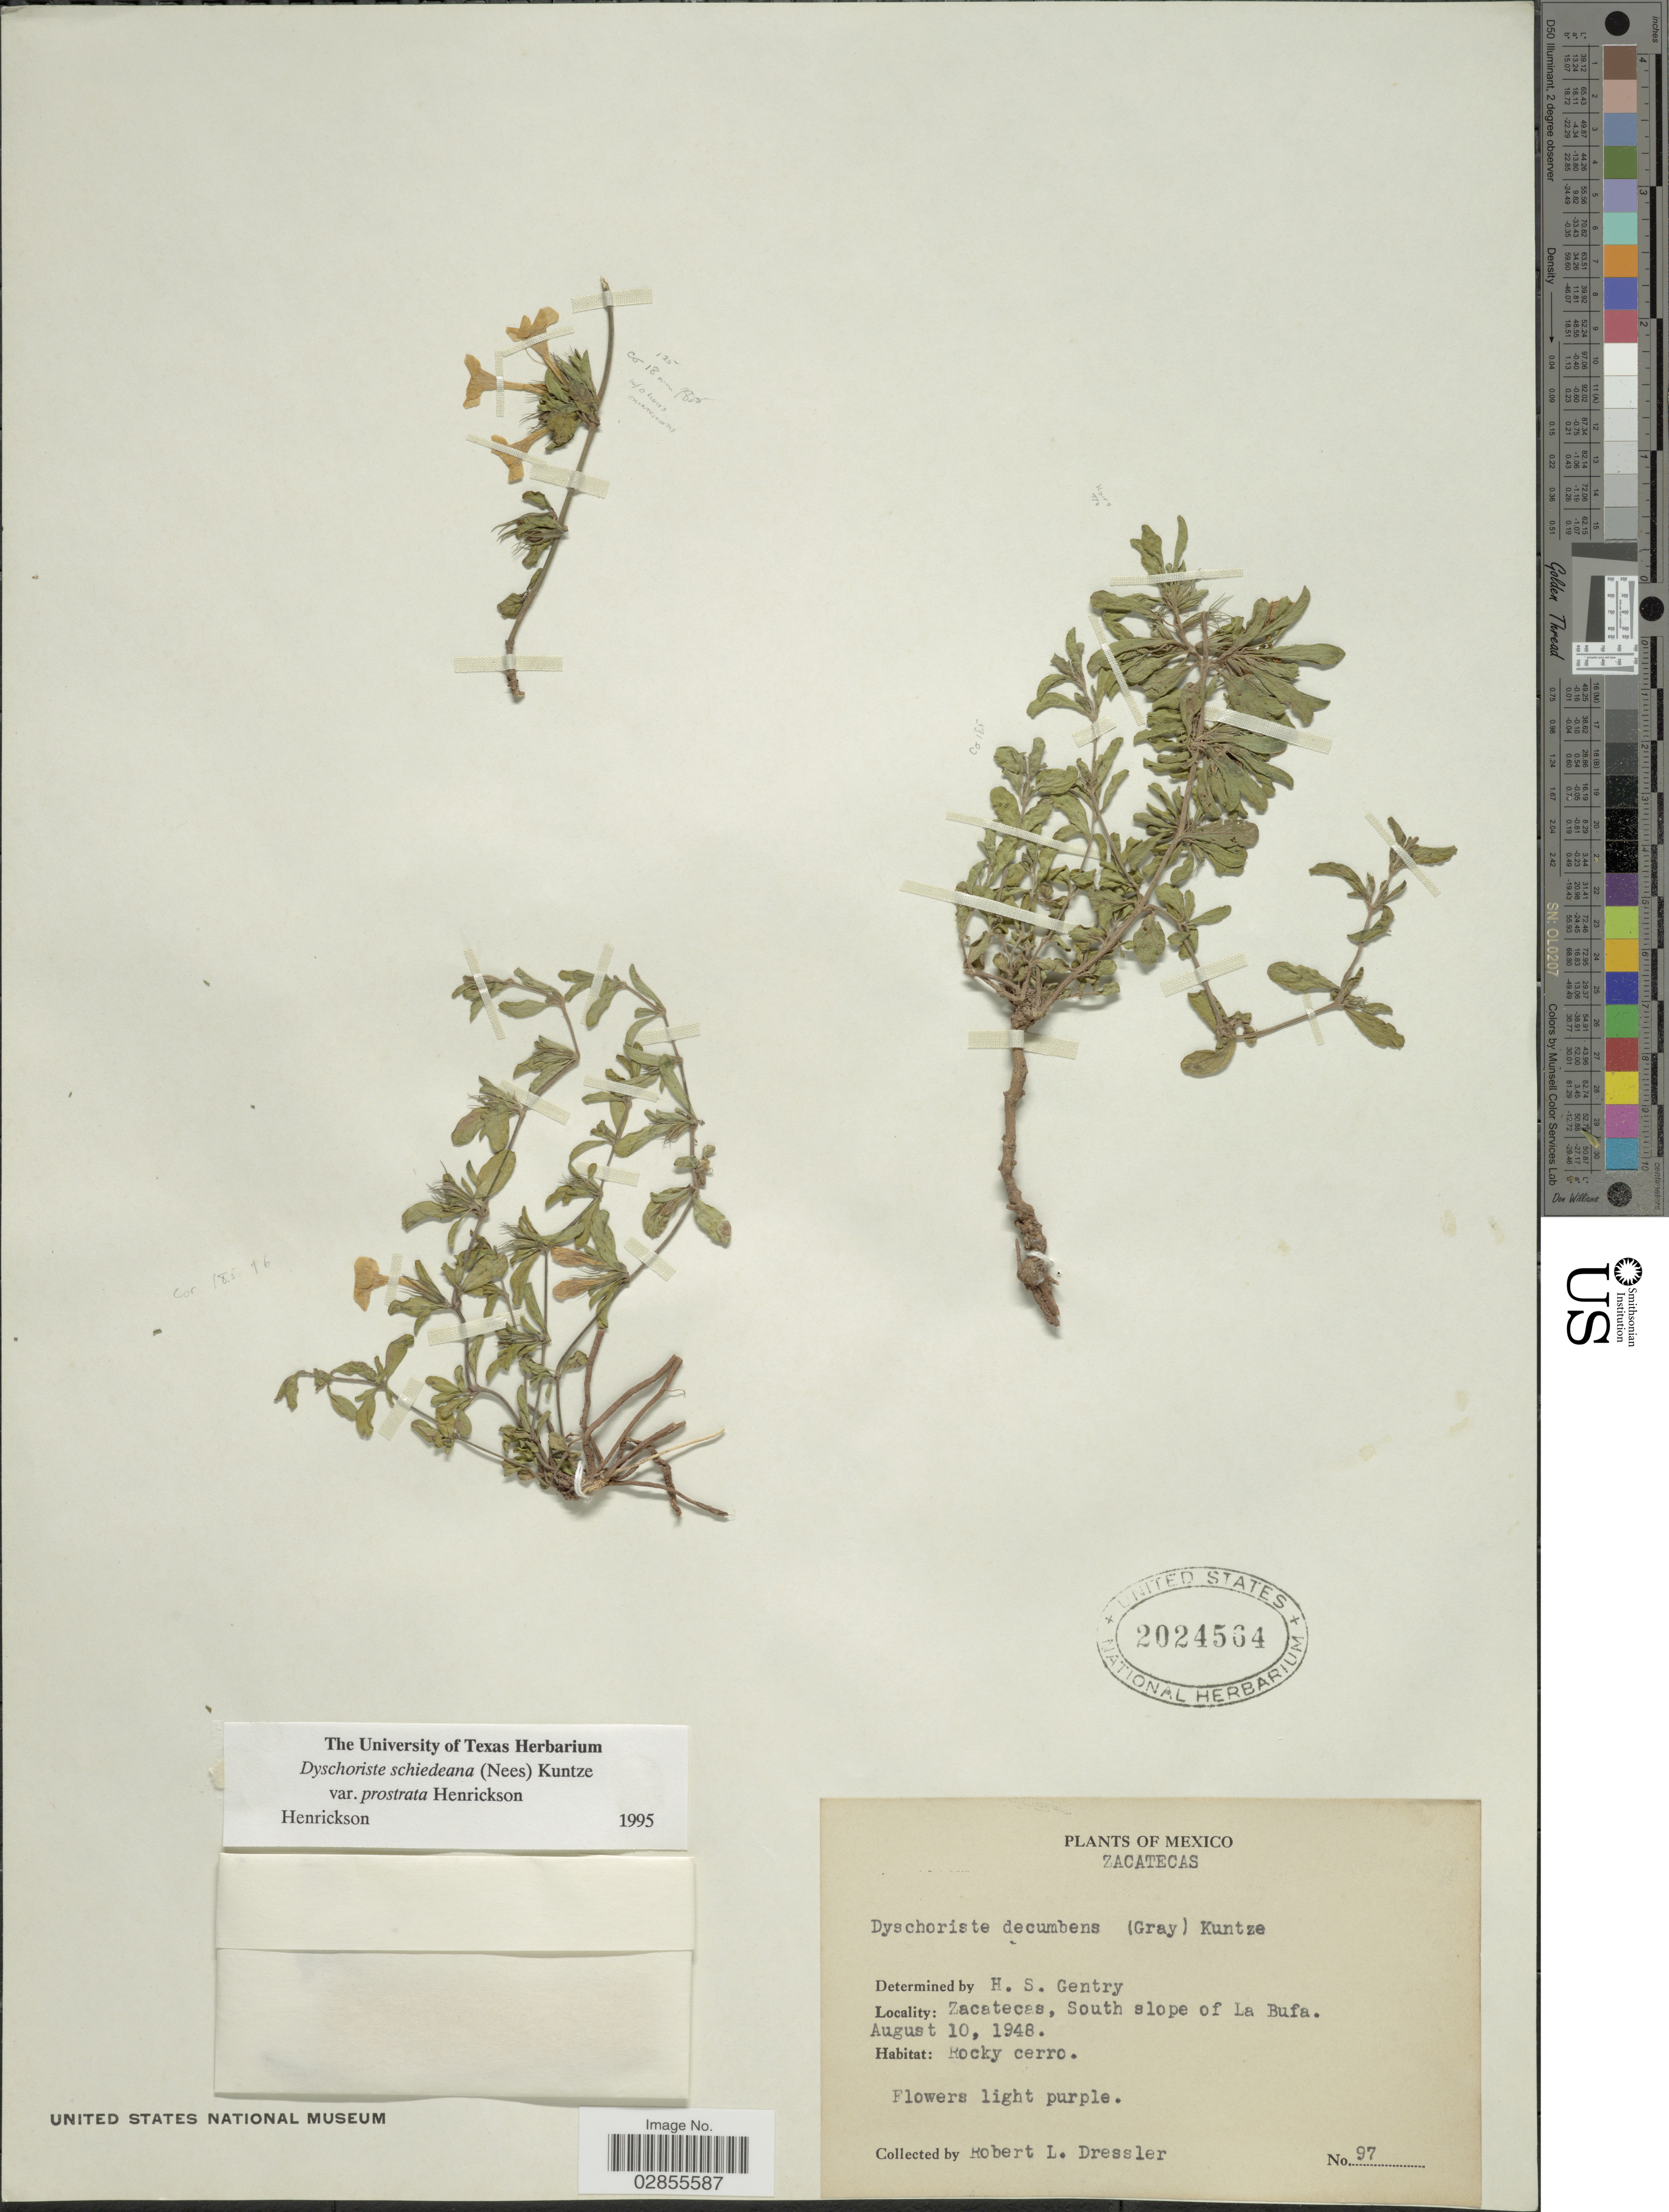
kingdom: Plantae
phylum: Tracheophyta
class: Magnoliopsida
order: Lamiales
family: Acanthaceae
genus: Dyschoriste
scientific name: Dyschoriste schiedeana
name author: (Nees) Kuntze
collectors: R. Dressler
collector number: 97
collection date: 1948-08-10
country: Mexico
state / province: Zacatecas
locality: Zacatecas, South slope of La Bufa.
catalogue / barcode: US 2024564